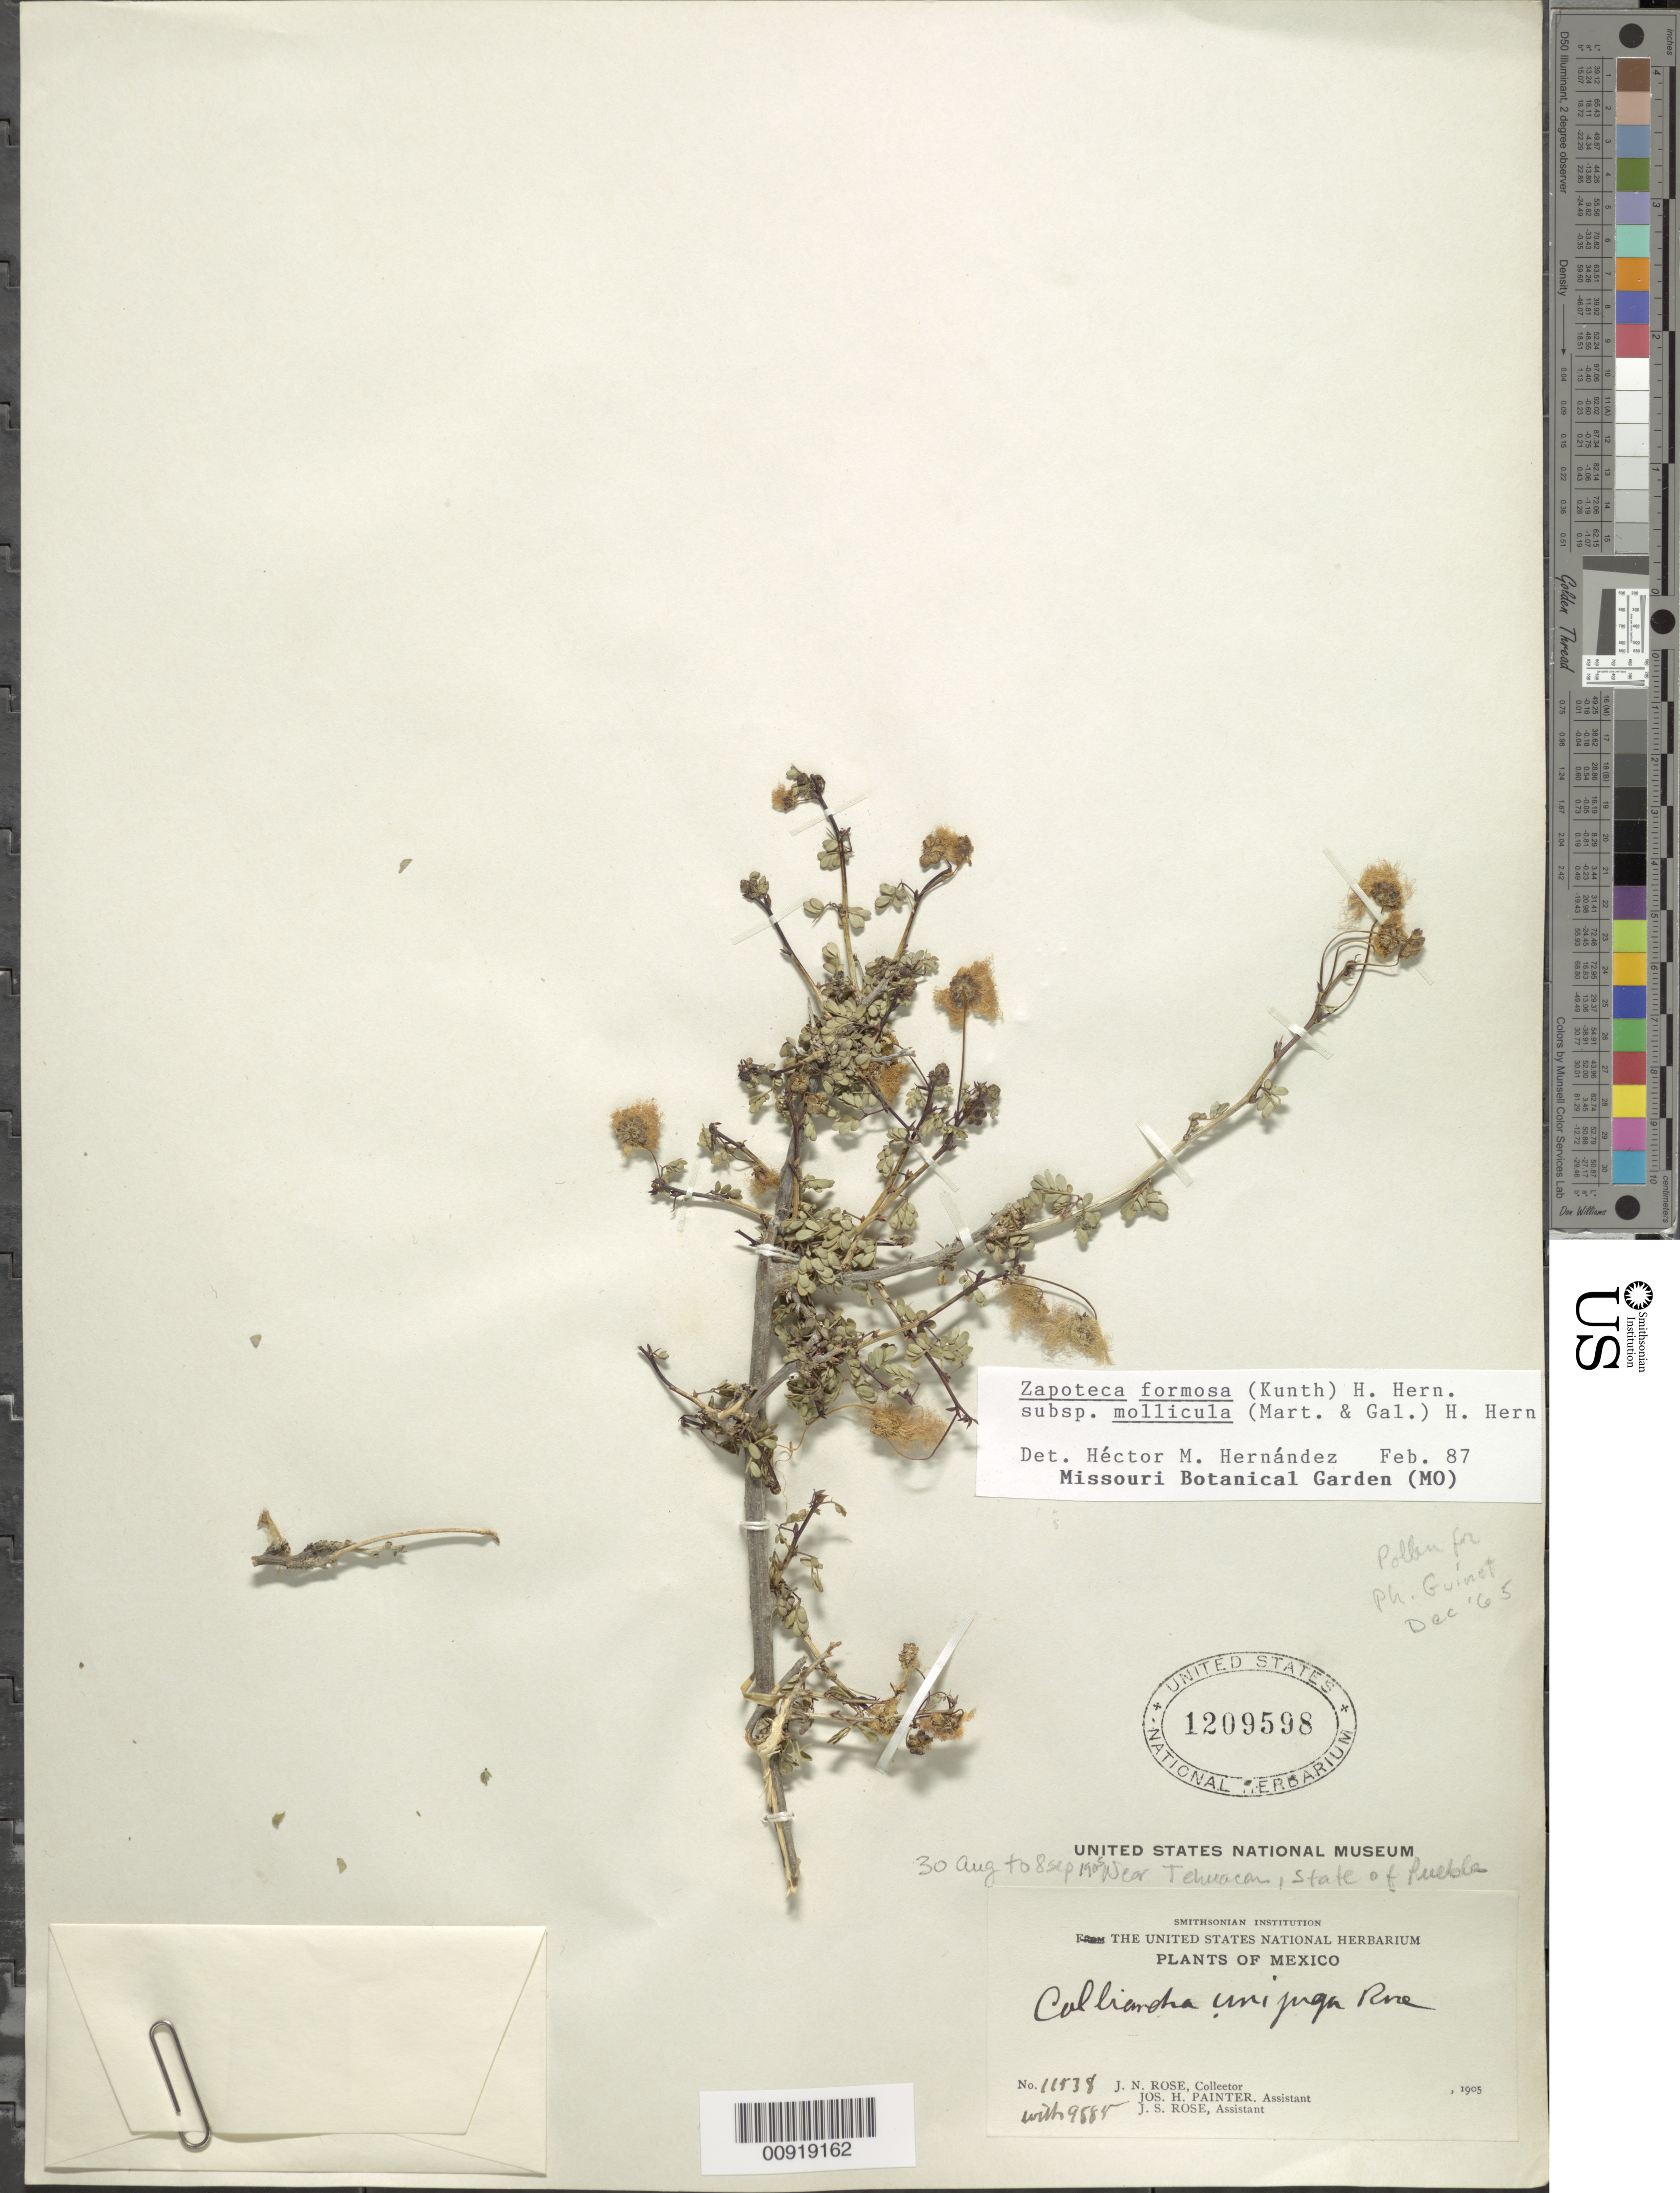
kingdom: Plantae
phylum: Tracheophyta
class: Magnoliopsida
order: Fabales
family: Fabaceae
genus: Zapoteca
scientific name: Zapoteca formosa subsp. molliculla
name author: (M. Martens & Galeotti) H.M. Hern.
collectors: J. N. Rose, J. H. Painter & J. S. Rose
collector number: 11538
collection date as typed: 30 Aug 1905 to 08 Sep 1905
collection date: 1905-08-30/1905-09-08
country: Mexico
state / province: Puebla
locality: Near Tehuacan, State of Puebla.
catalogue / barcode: US 1209598